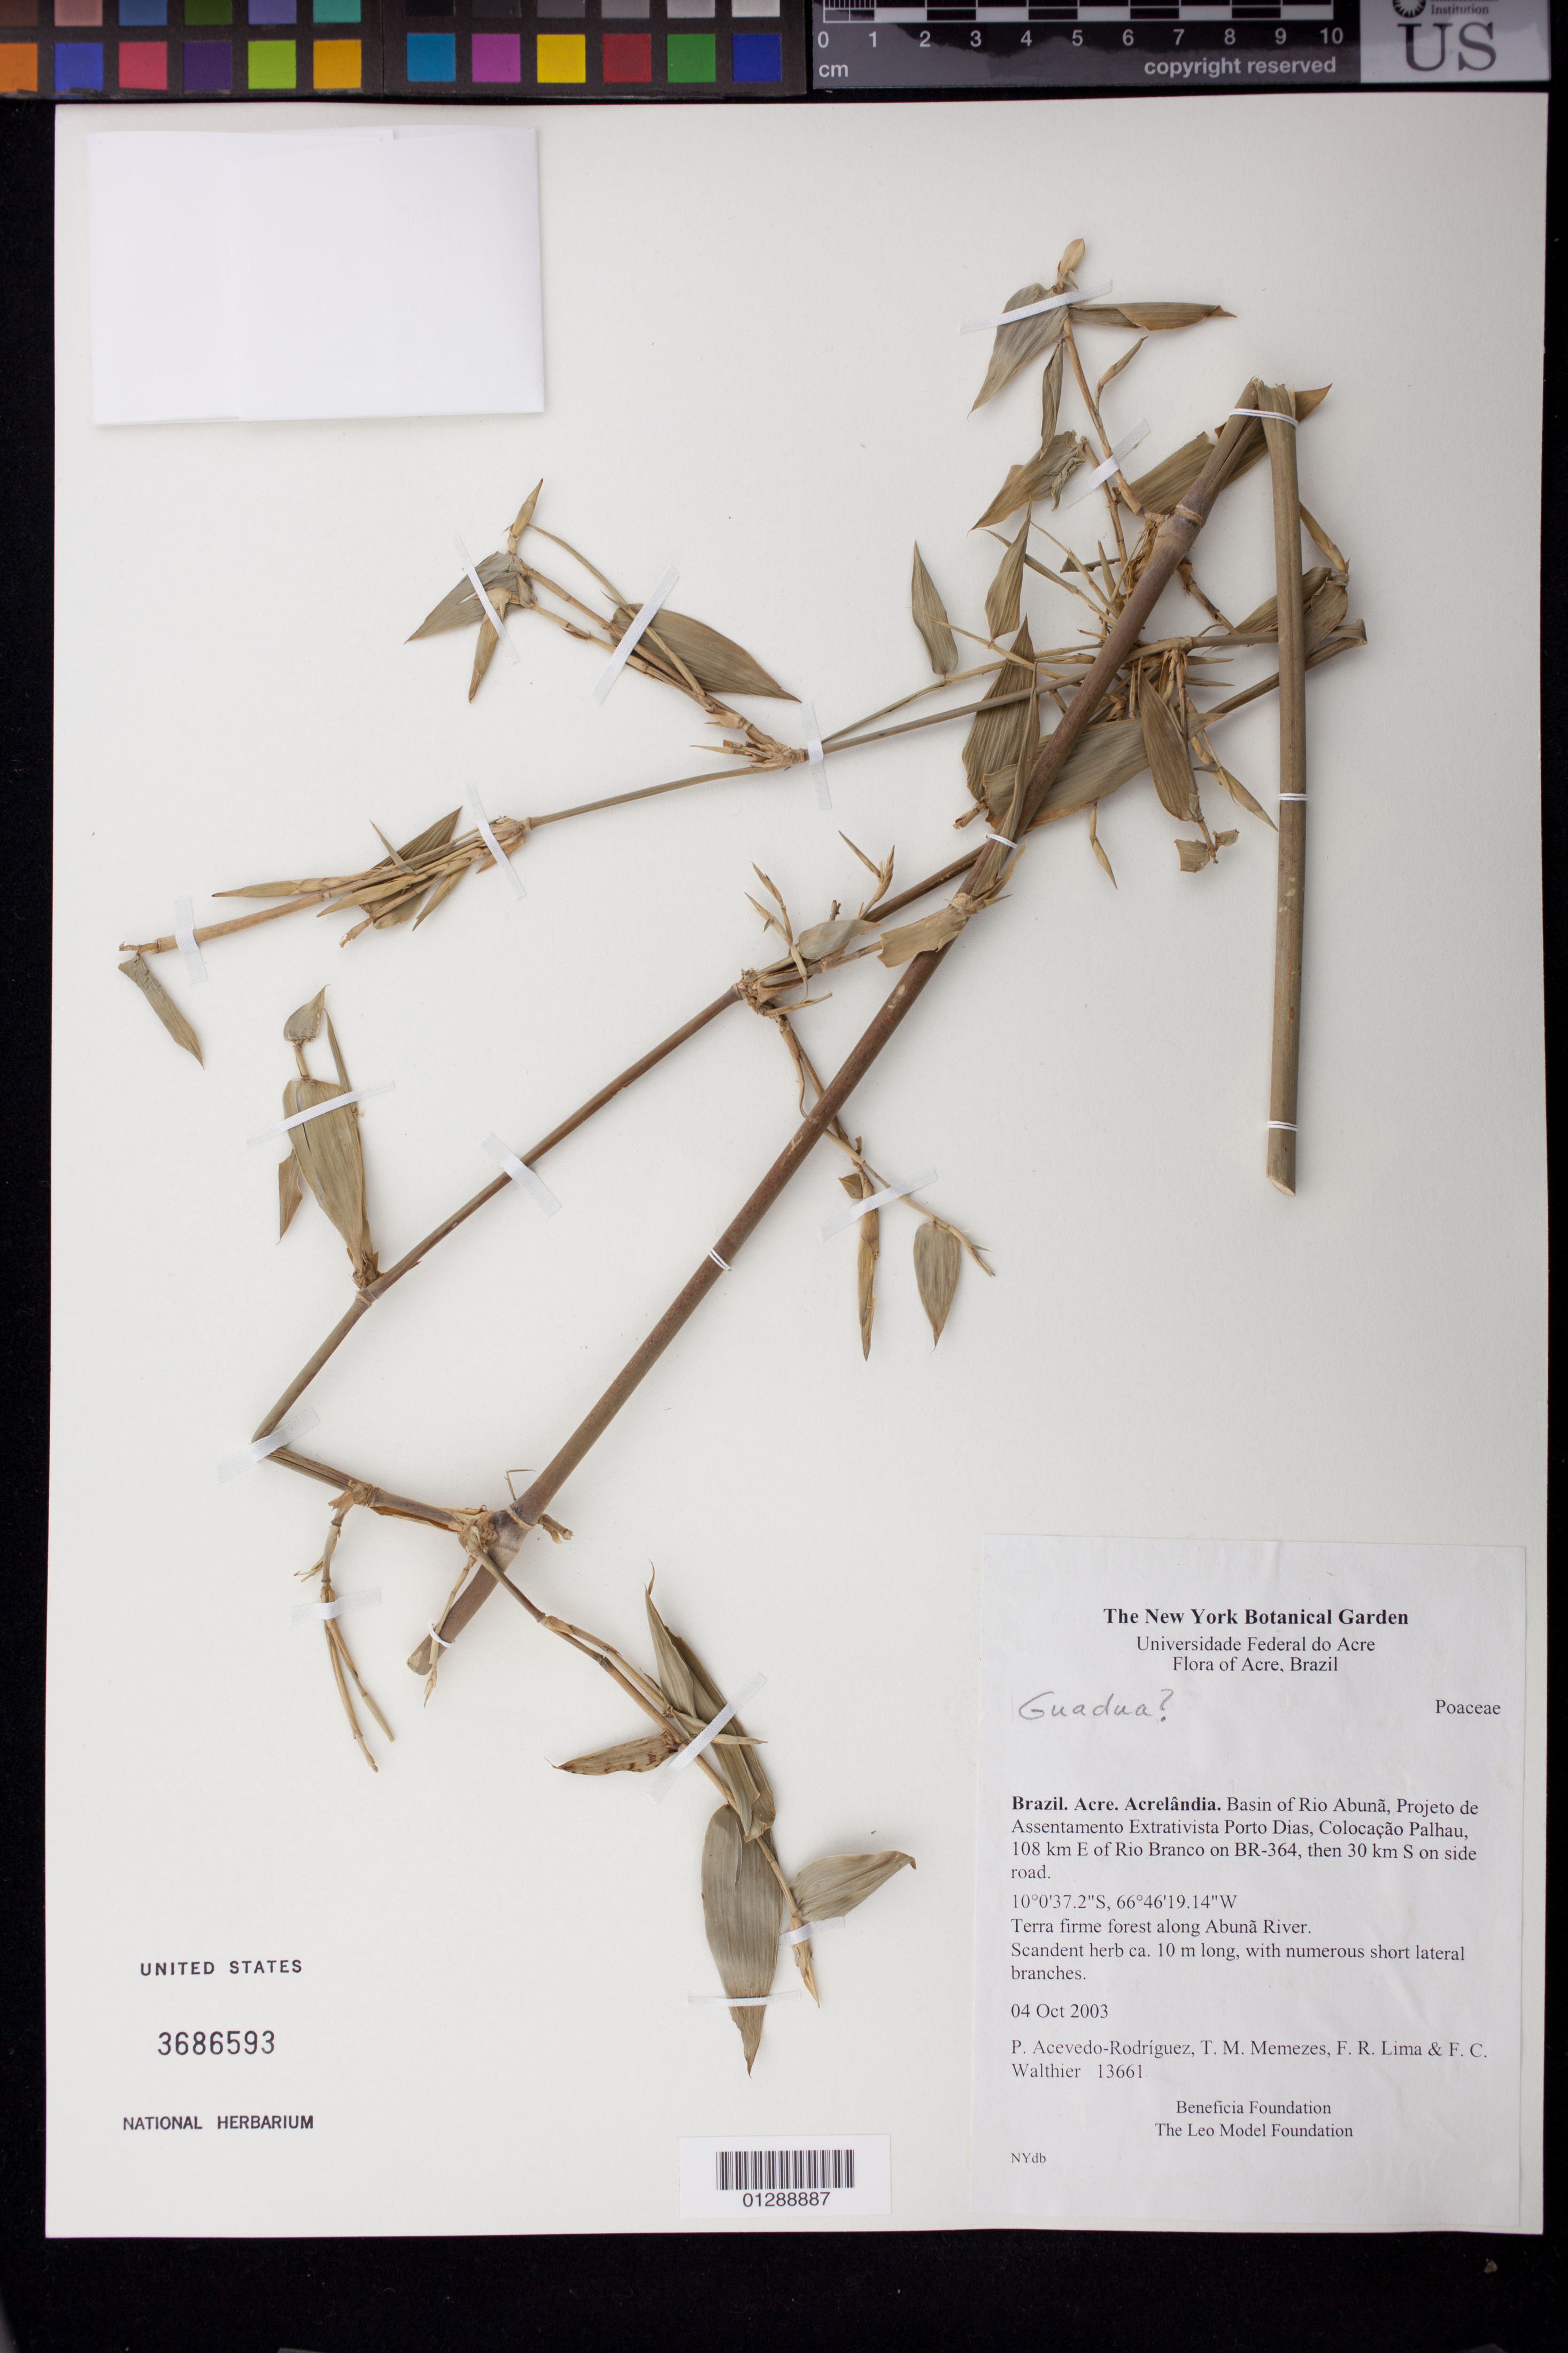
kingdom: Plantae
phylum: Tracheophyta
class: Liliopsida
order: Poales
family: Poaceae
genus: Guadua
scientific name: Guadua sp.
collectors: P. Acevedo-Rodr., T. Menezes, M. Lima, F. Ramos & F. C. Walthier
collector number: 13661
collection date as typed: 04 Oct 2003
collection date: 2003-10-04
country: Brazil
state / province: Acre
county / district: Acrelândia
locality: Basin of Rio Abuna, Projeto de Assentamento Extrativista Porto Dias, Colocaçao Palhau, 108 km E of Rio Branco on BR-364, then 30 km S on side road.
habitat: Terra firme forest along Abuna River.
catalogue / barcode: US 3686593